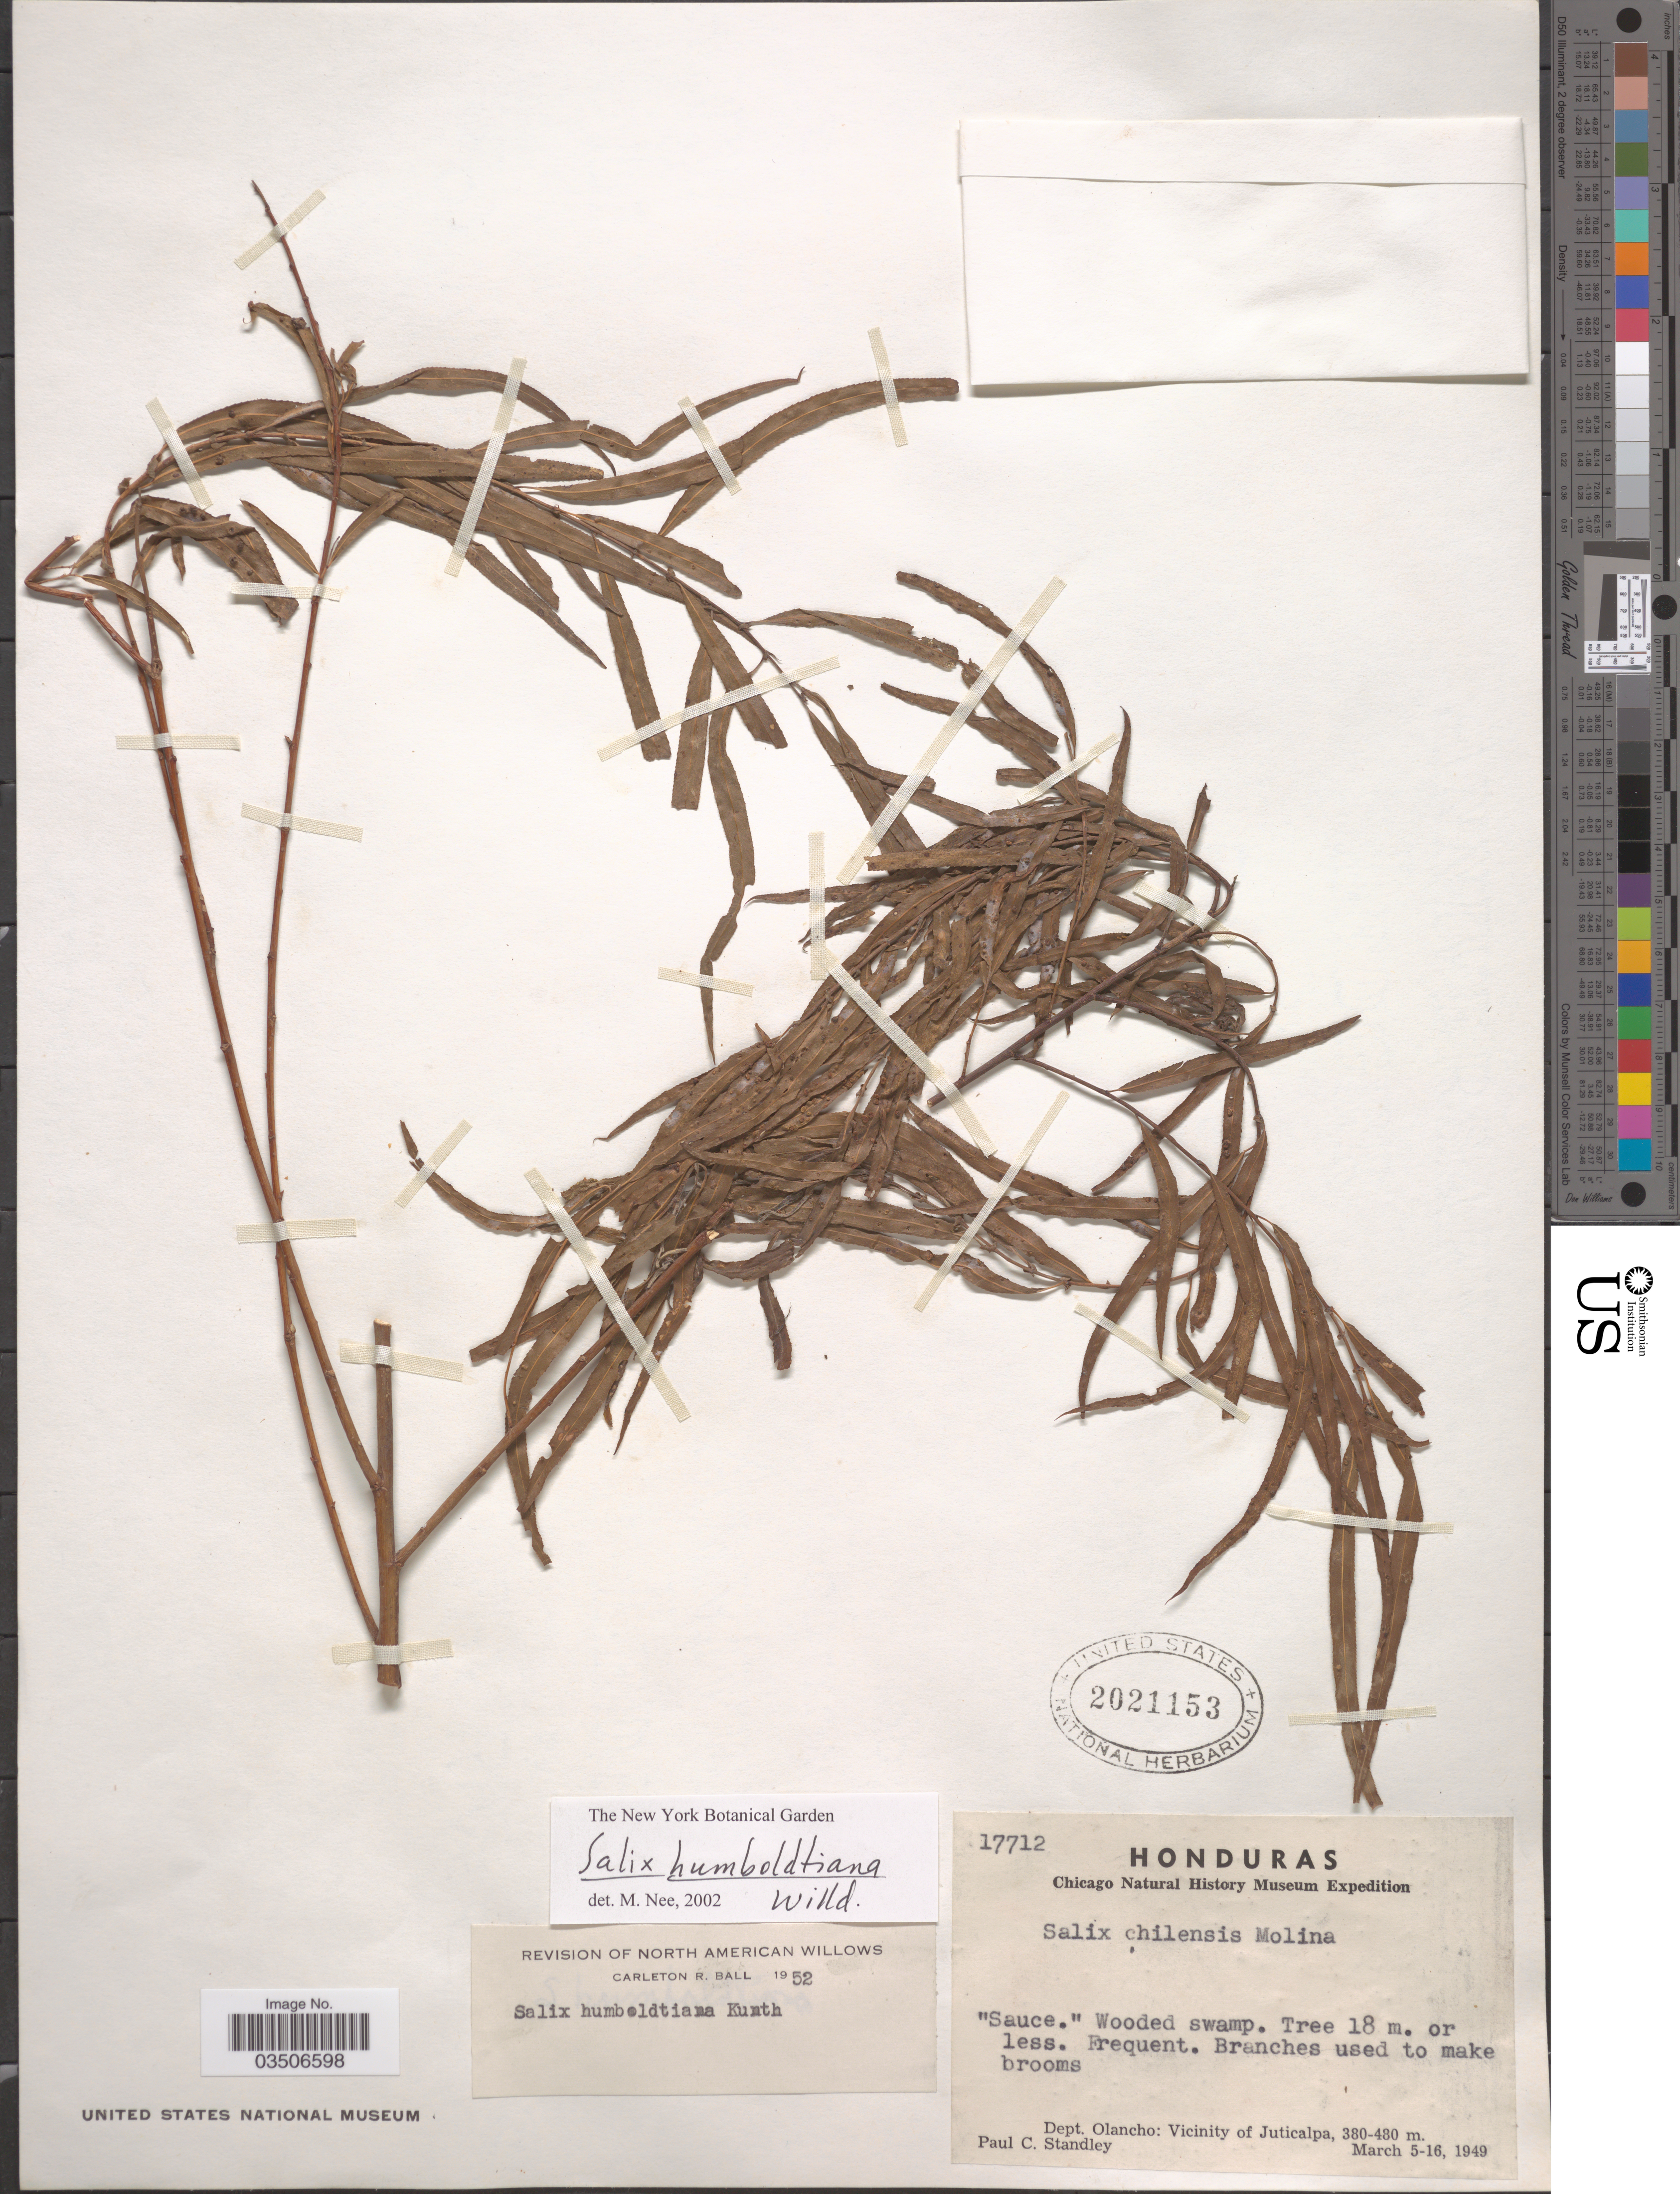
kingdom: Plantae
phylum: Tracheophyta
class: Magnoliopsida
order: Malpighiales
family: Salicaceae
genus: Salix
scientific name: Salix humboldtiana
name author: Willd.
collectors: P. C. Standley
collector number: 17712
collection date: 1949-03-05/1949-03-16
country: Honduras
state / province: Olancho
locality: Dept. Olancho: Vicinity of Juticalpa.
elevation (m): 380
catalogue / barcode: US 2021153